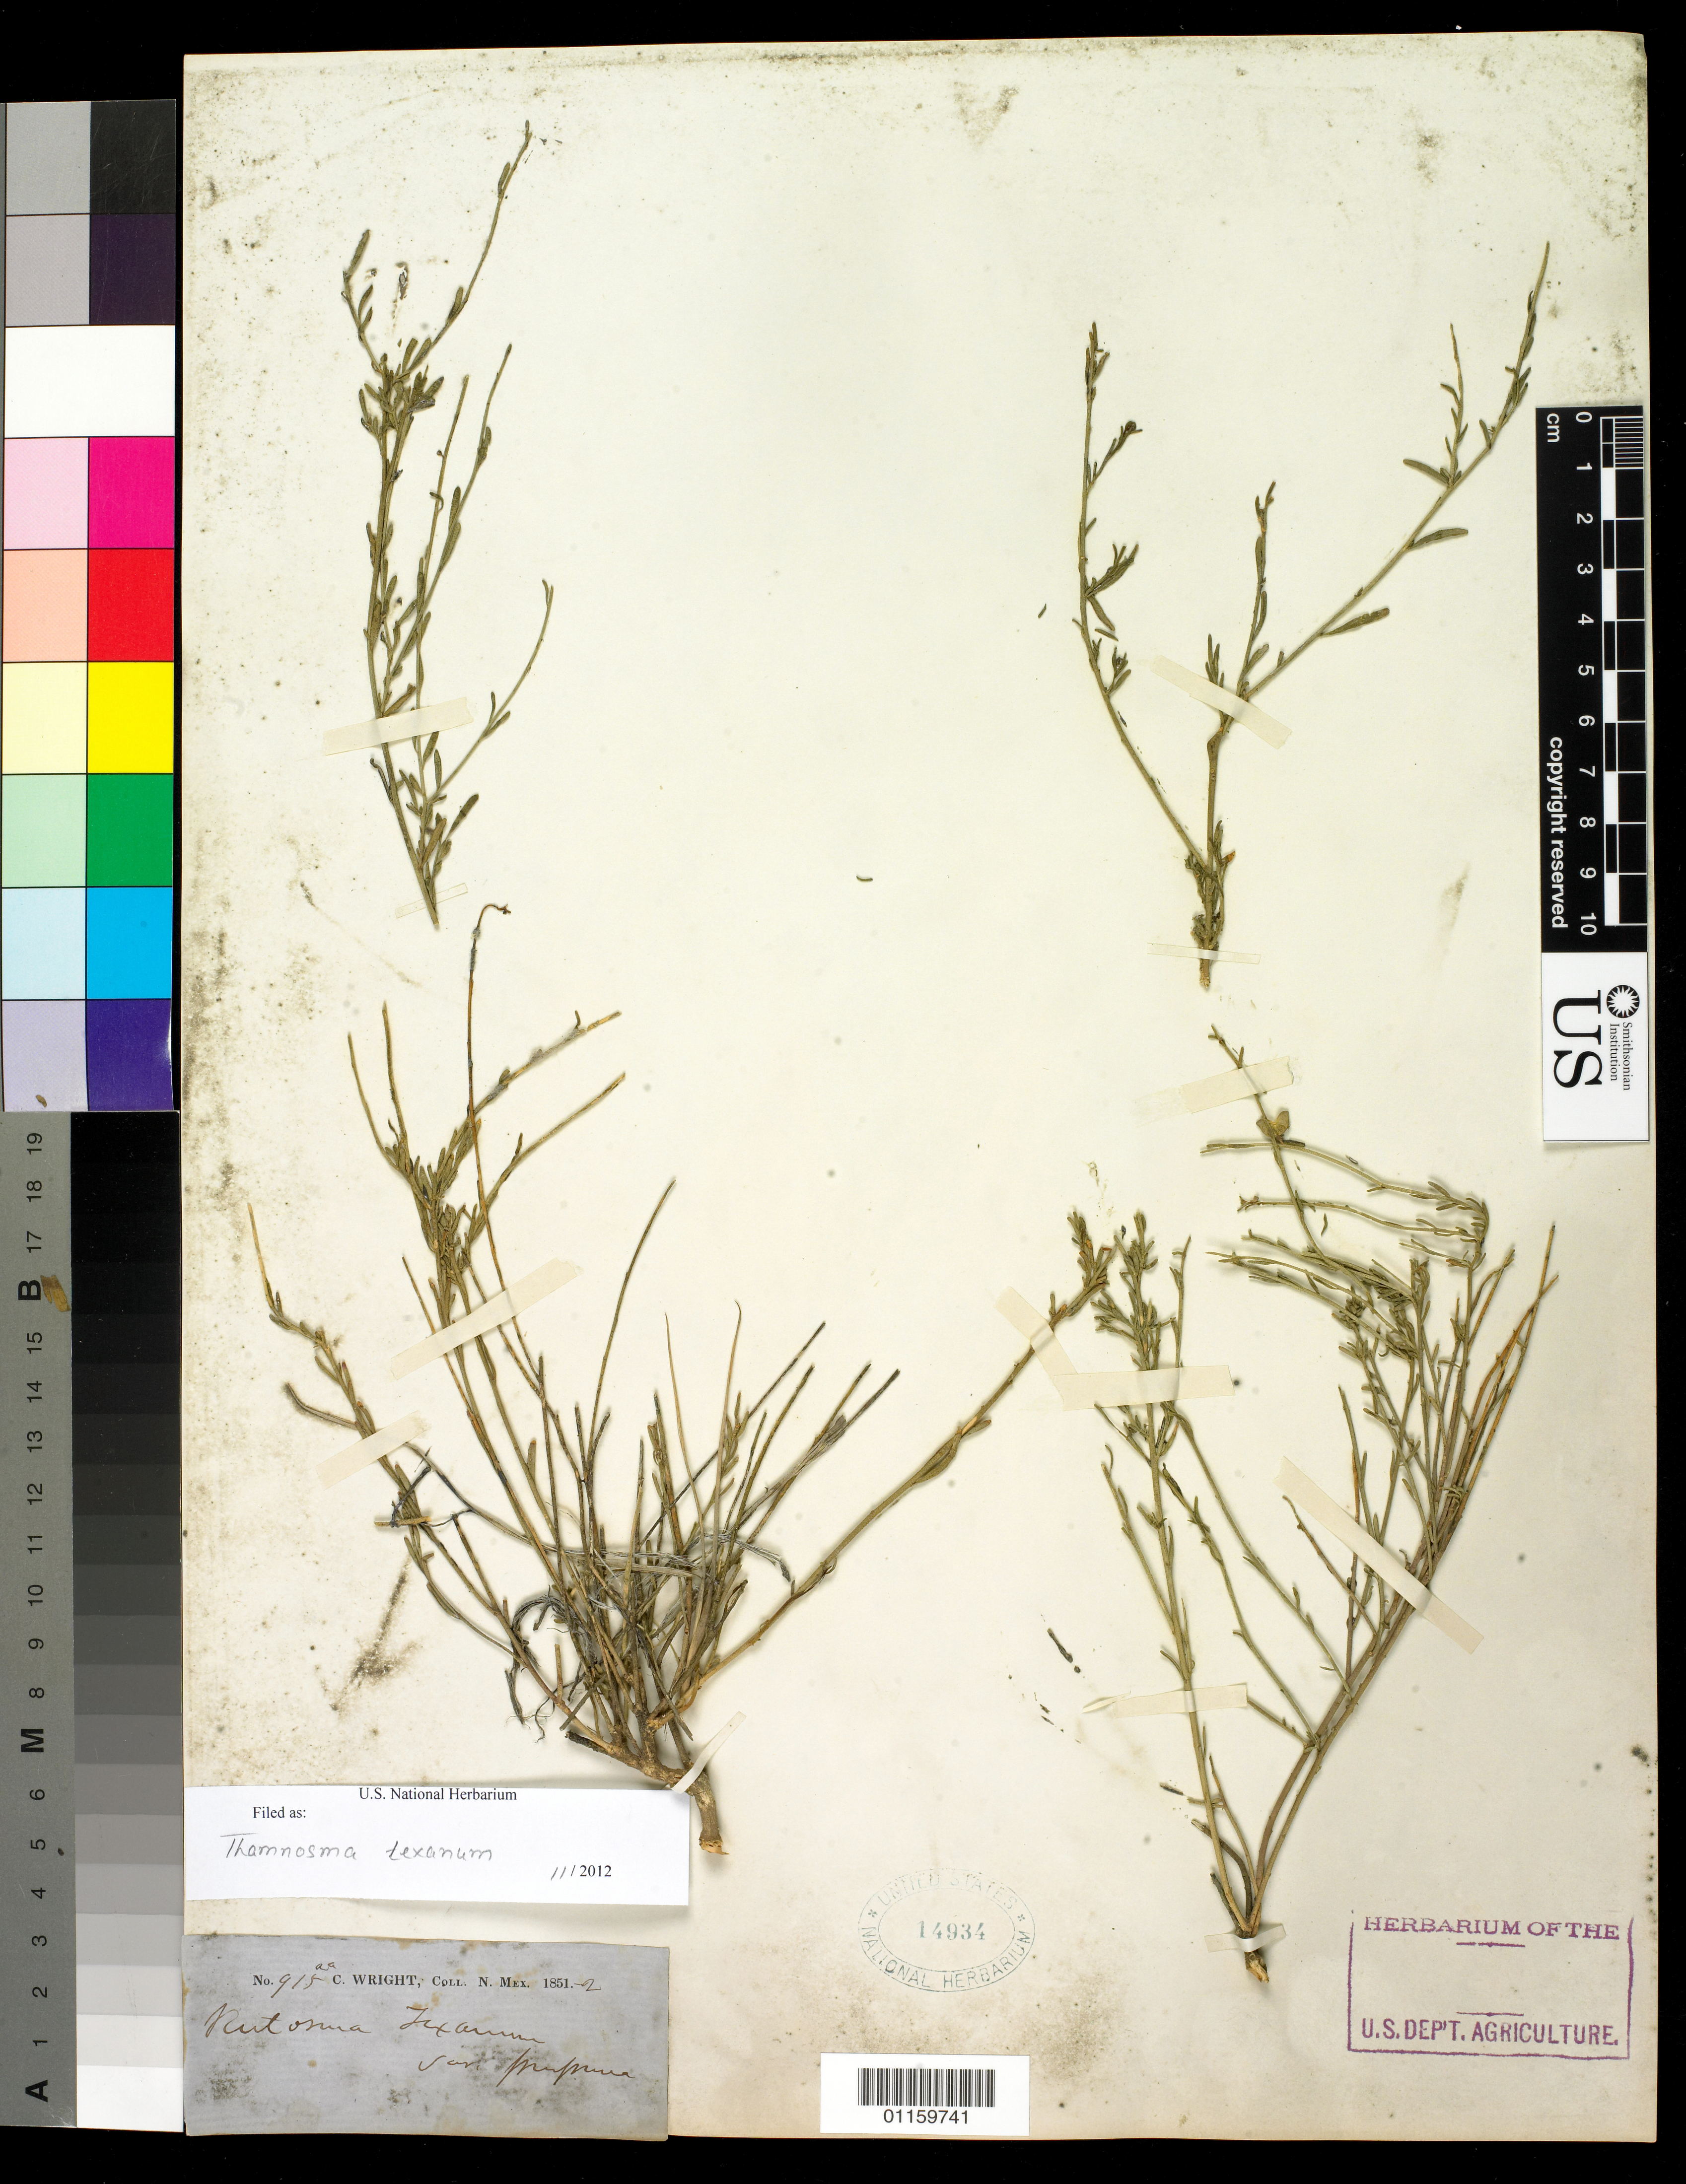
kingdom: Plantae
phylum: Tracheophyta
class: Magnoliopsida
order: Sapindales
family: Rutaceae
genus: Thamnosma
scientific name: Thamnosma texana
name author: (A. Gray) Torr.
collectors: C. Wright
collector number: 915a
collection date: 1851/1852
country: United States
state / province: New Mexico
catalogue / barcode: US 14934